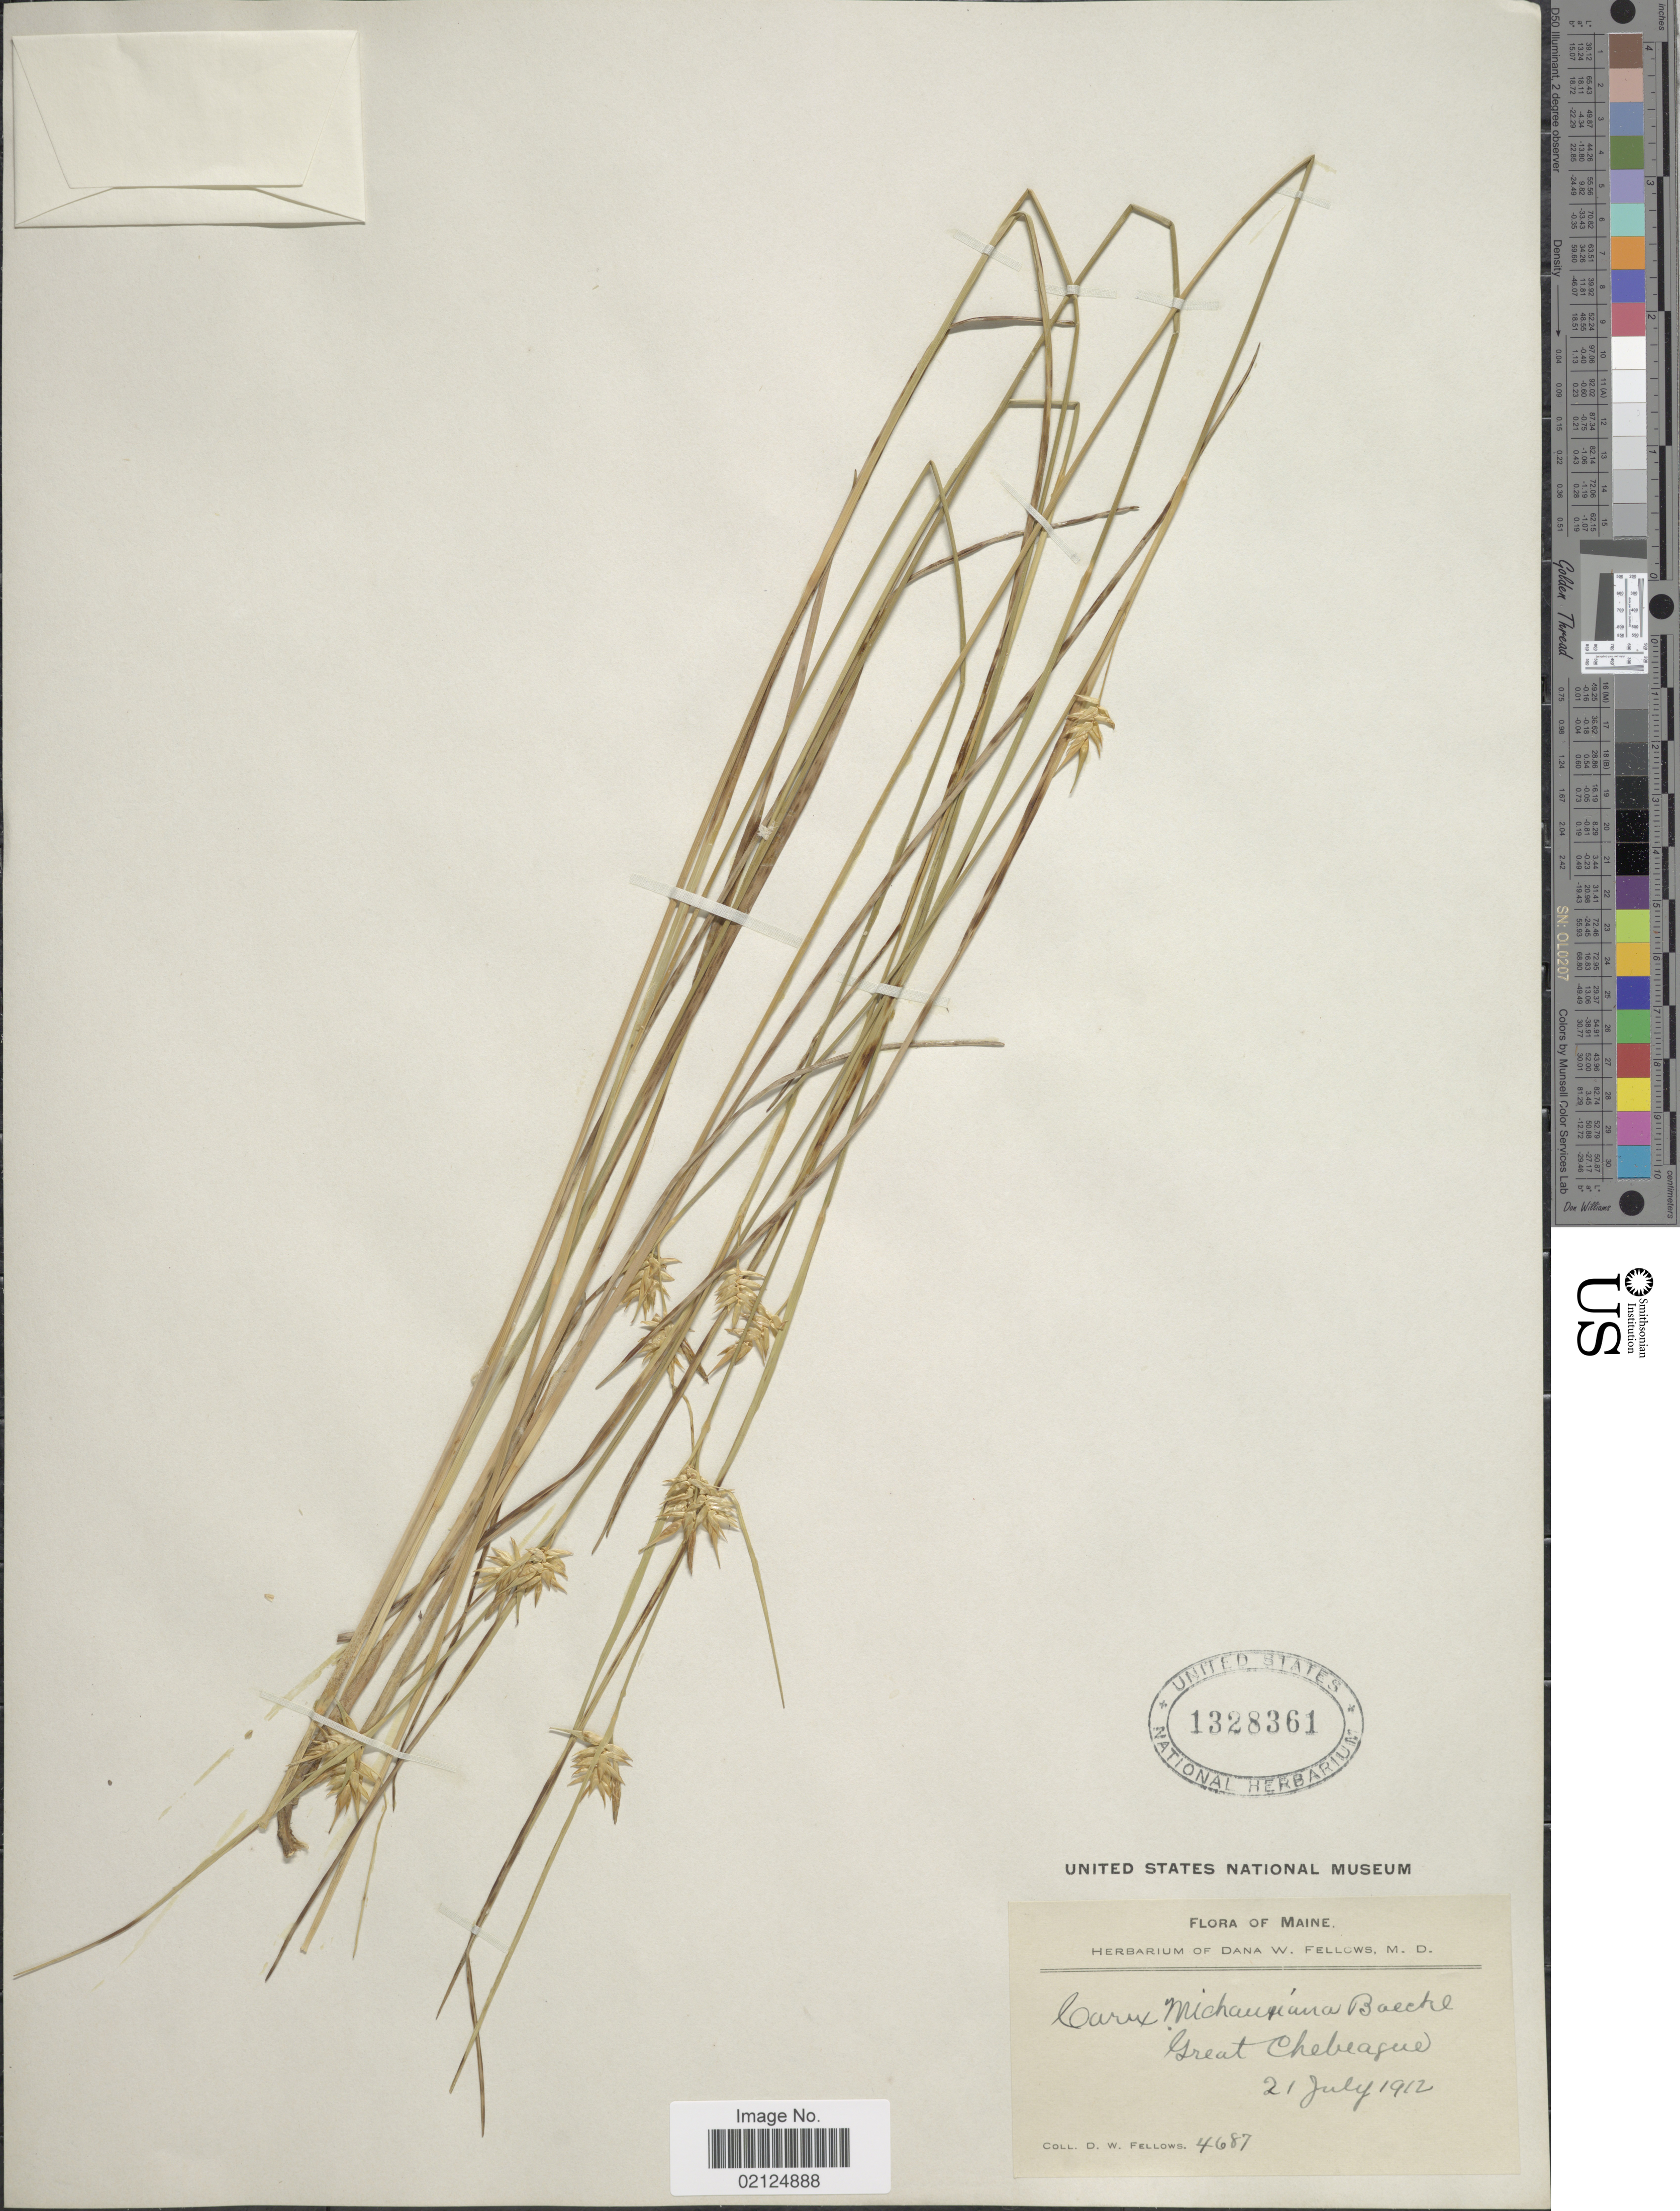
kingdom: Plantae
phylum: Tracheophyta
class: Liliopsida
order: Poales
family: Cyperaceae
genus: Carex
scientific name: Carex michauxiana subsp. michauxiana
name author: Boeckeler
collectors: D. W. Fellows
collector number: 4687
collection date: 1912-07-21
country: United States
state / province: Maine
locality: Great Chebeague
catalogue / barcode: US 1328361